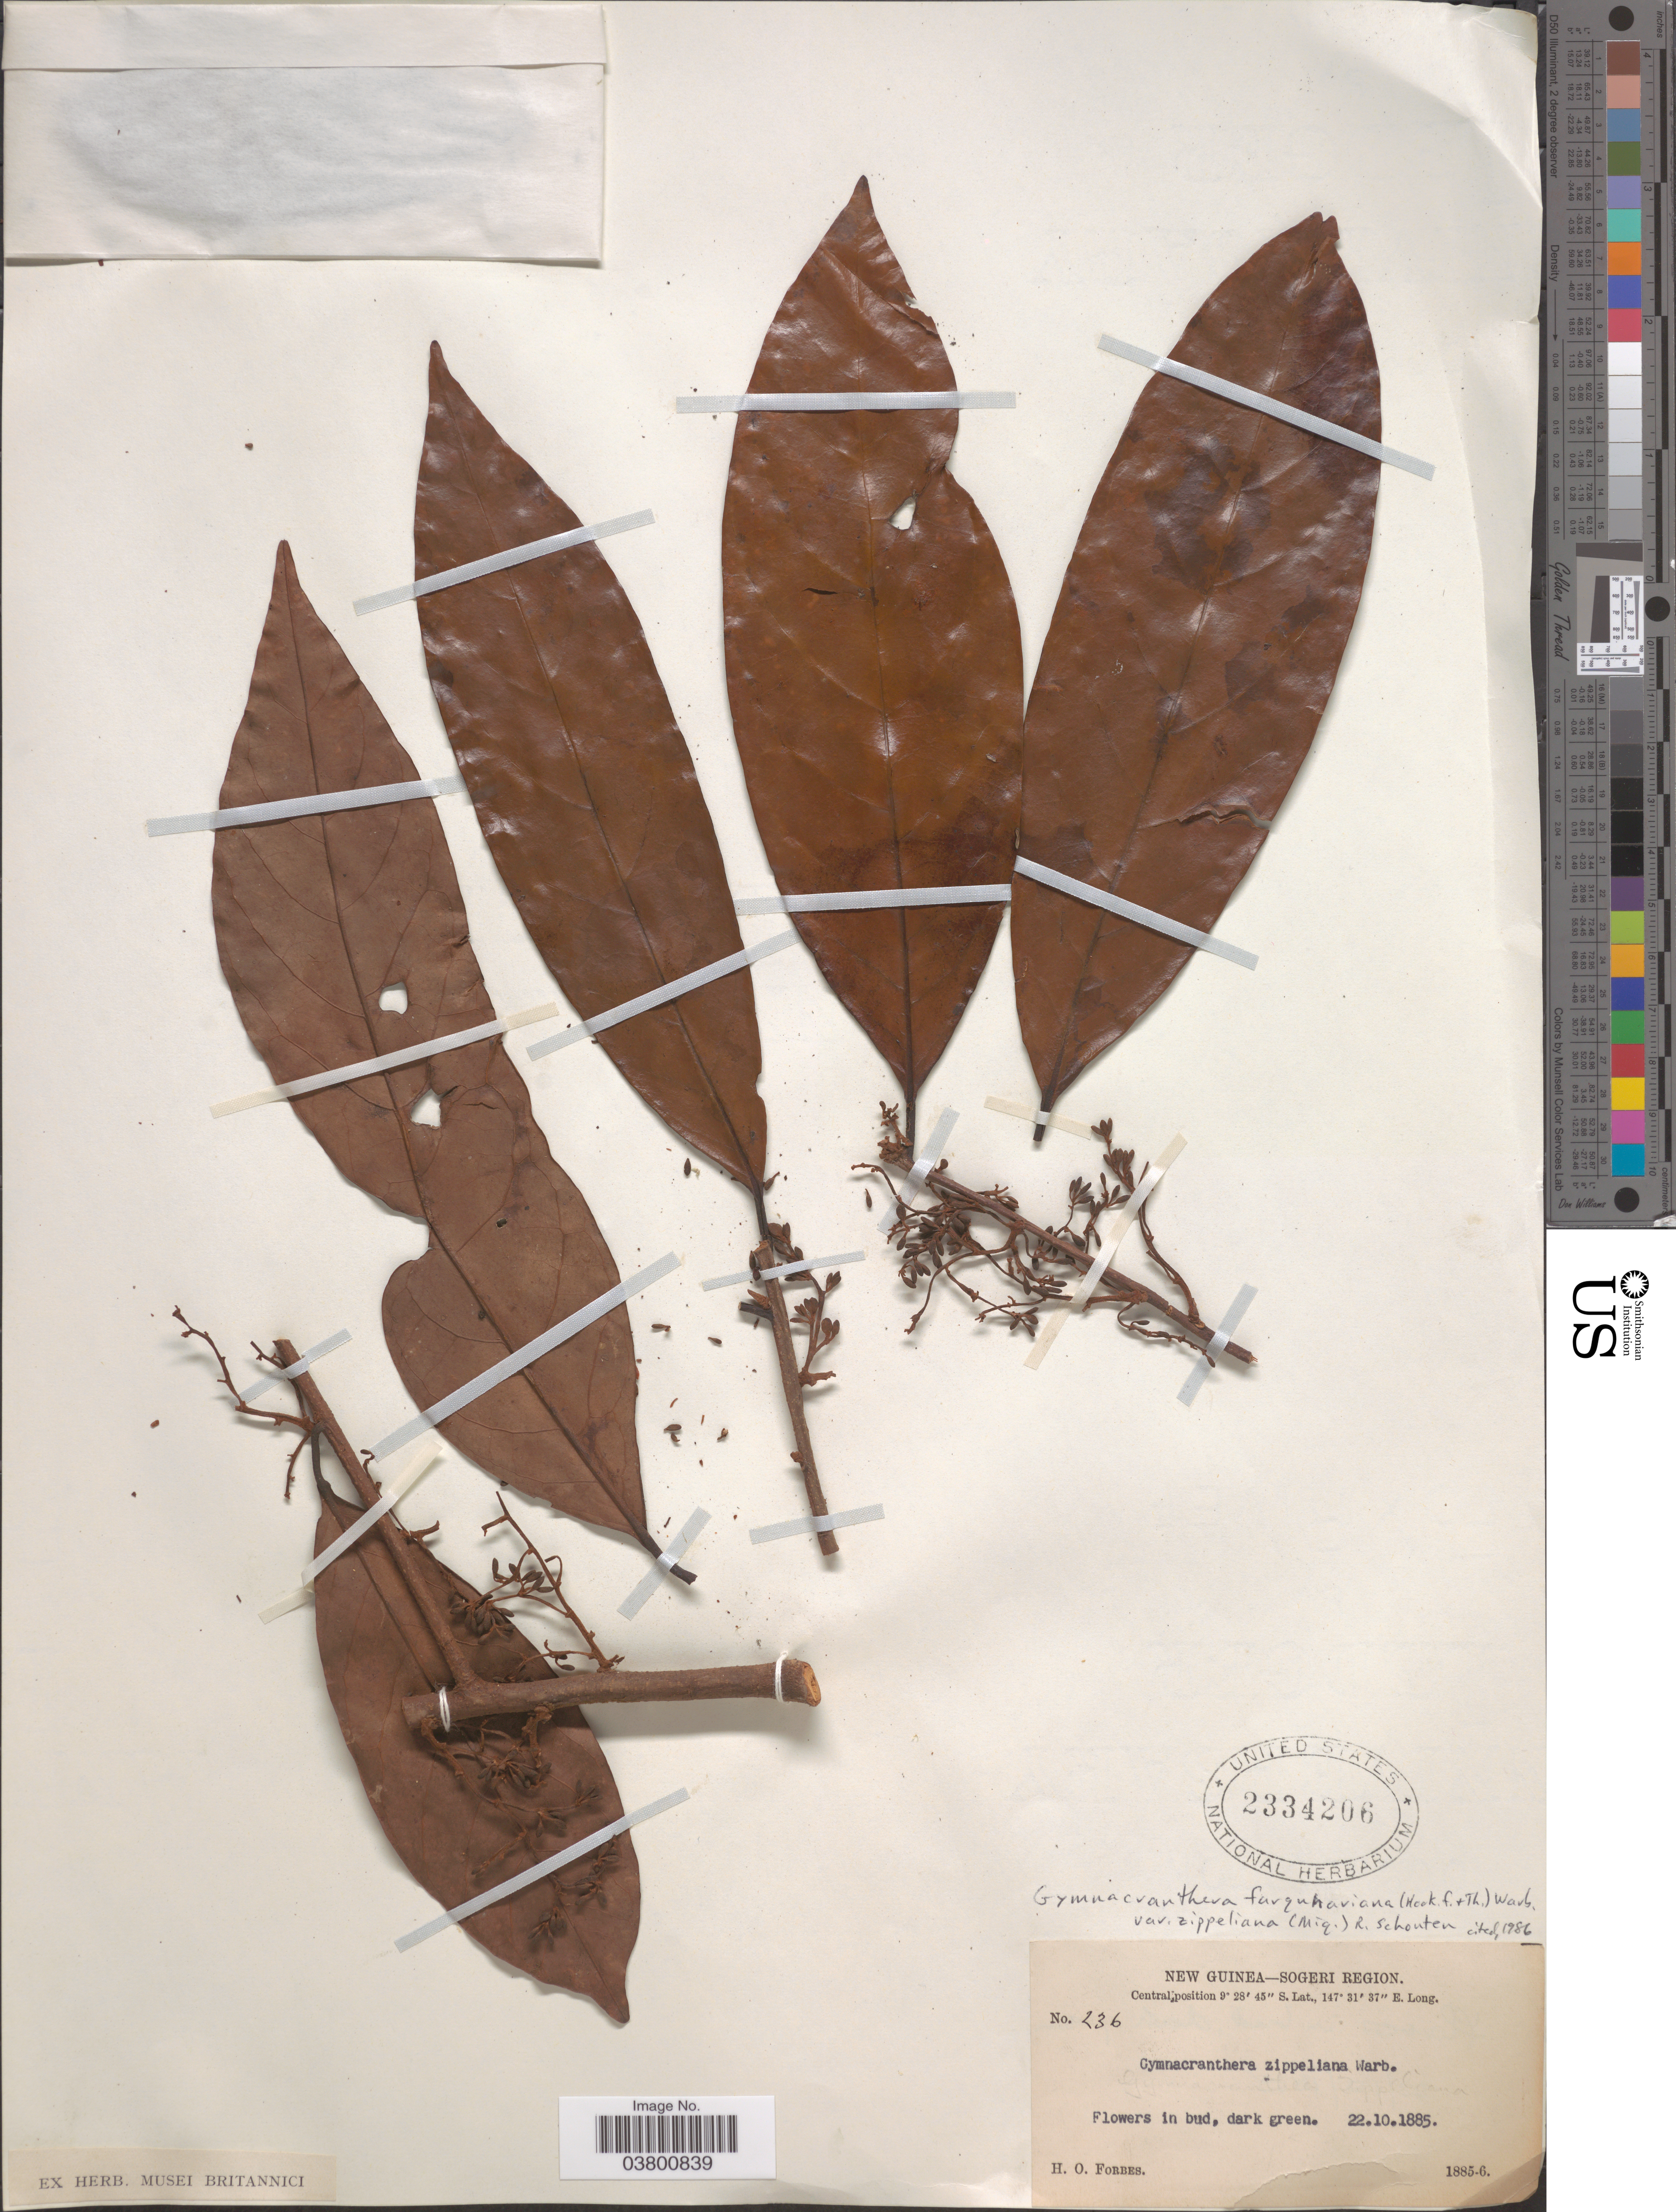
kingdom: Plantae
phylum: Tracheophyta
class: Magnoliopsida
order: Magnoliales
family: Myristicaceae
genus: Gymnacranthera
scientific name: Gymnacranthera farquhariana var. zippeliana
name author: (Miq.) R.T.A. Schouten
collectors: H. O. Forbes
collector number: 236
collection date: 1885-10-22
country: Papua New Guinea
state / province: Central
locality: New Guinea - Sogeri Region. Central position.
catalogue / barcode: US 2334206